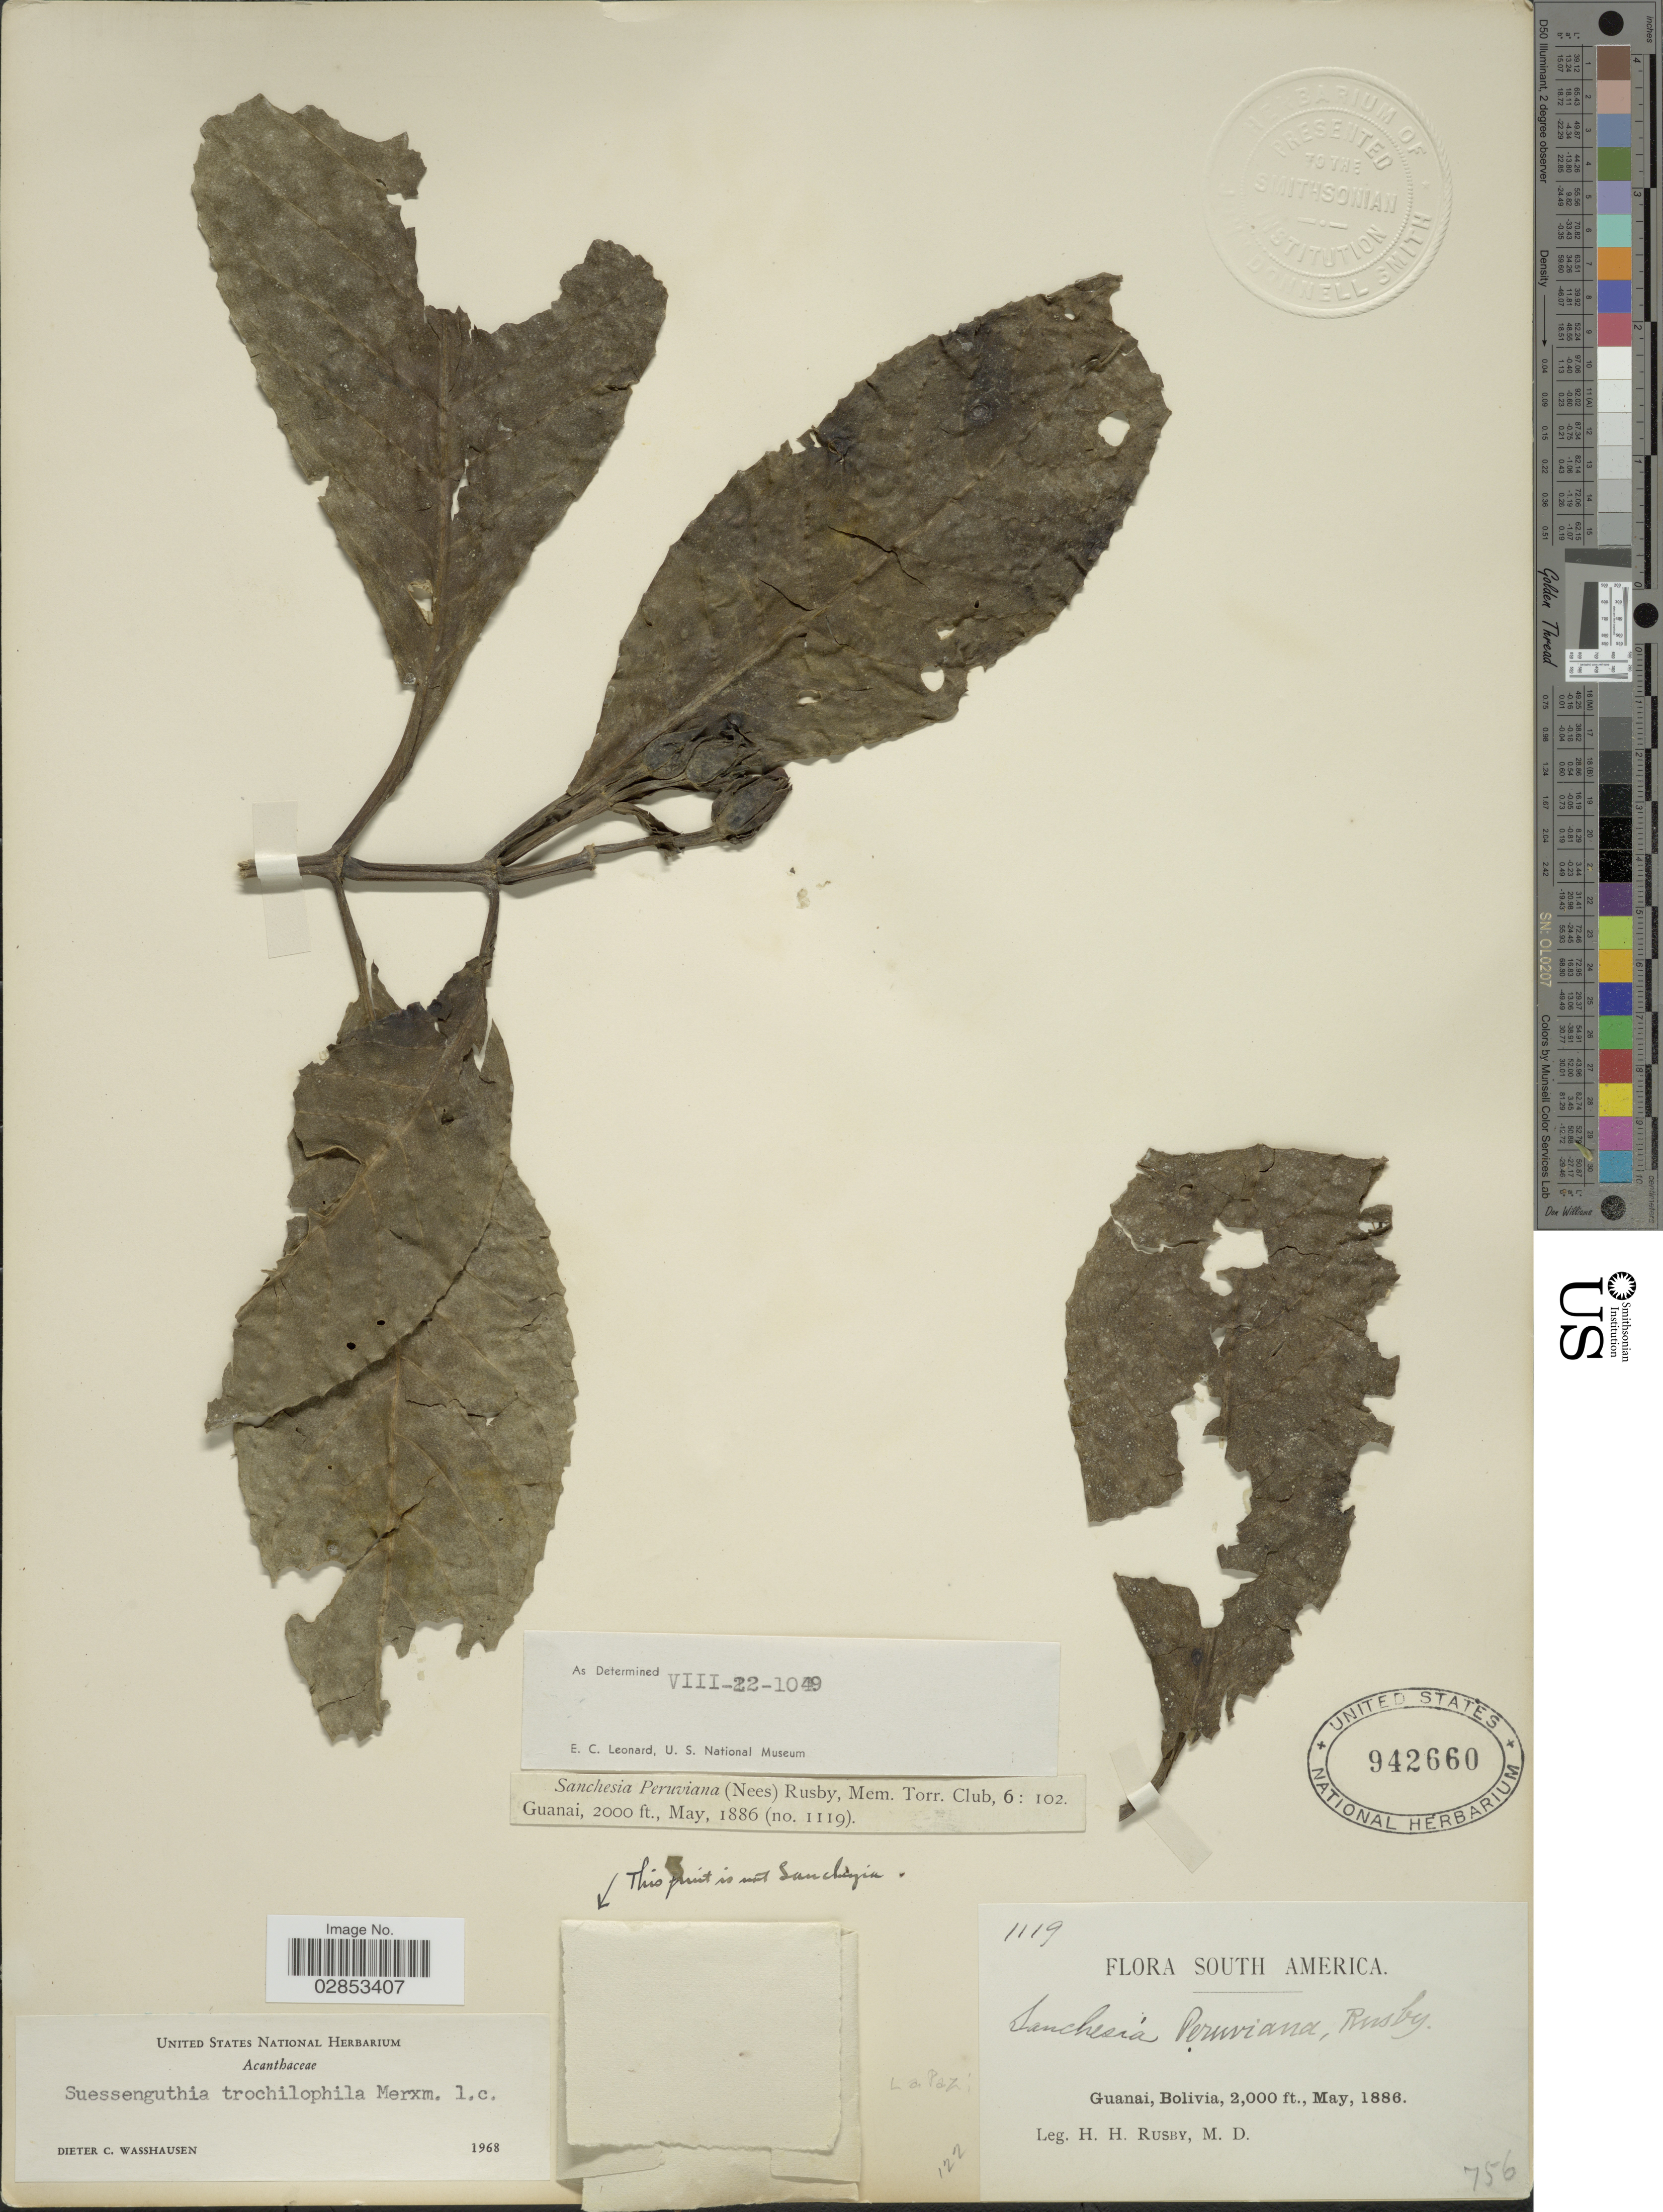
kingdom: Plantae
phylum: Tracheophyta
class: Magnoliopsida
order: Lamiales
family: Acanthaceae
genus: Suessenguthia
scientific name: Suessenguthia barthleniana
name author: Schmidt-Leb.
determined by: Azevedo, Igor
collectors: H. H. Rusby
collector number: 1119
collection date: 1886-05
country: Bolivia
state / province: La Páz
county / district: Larecaja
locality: Guanay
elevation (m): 610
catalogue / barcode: US 942660